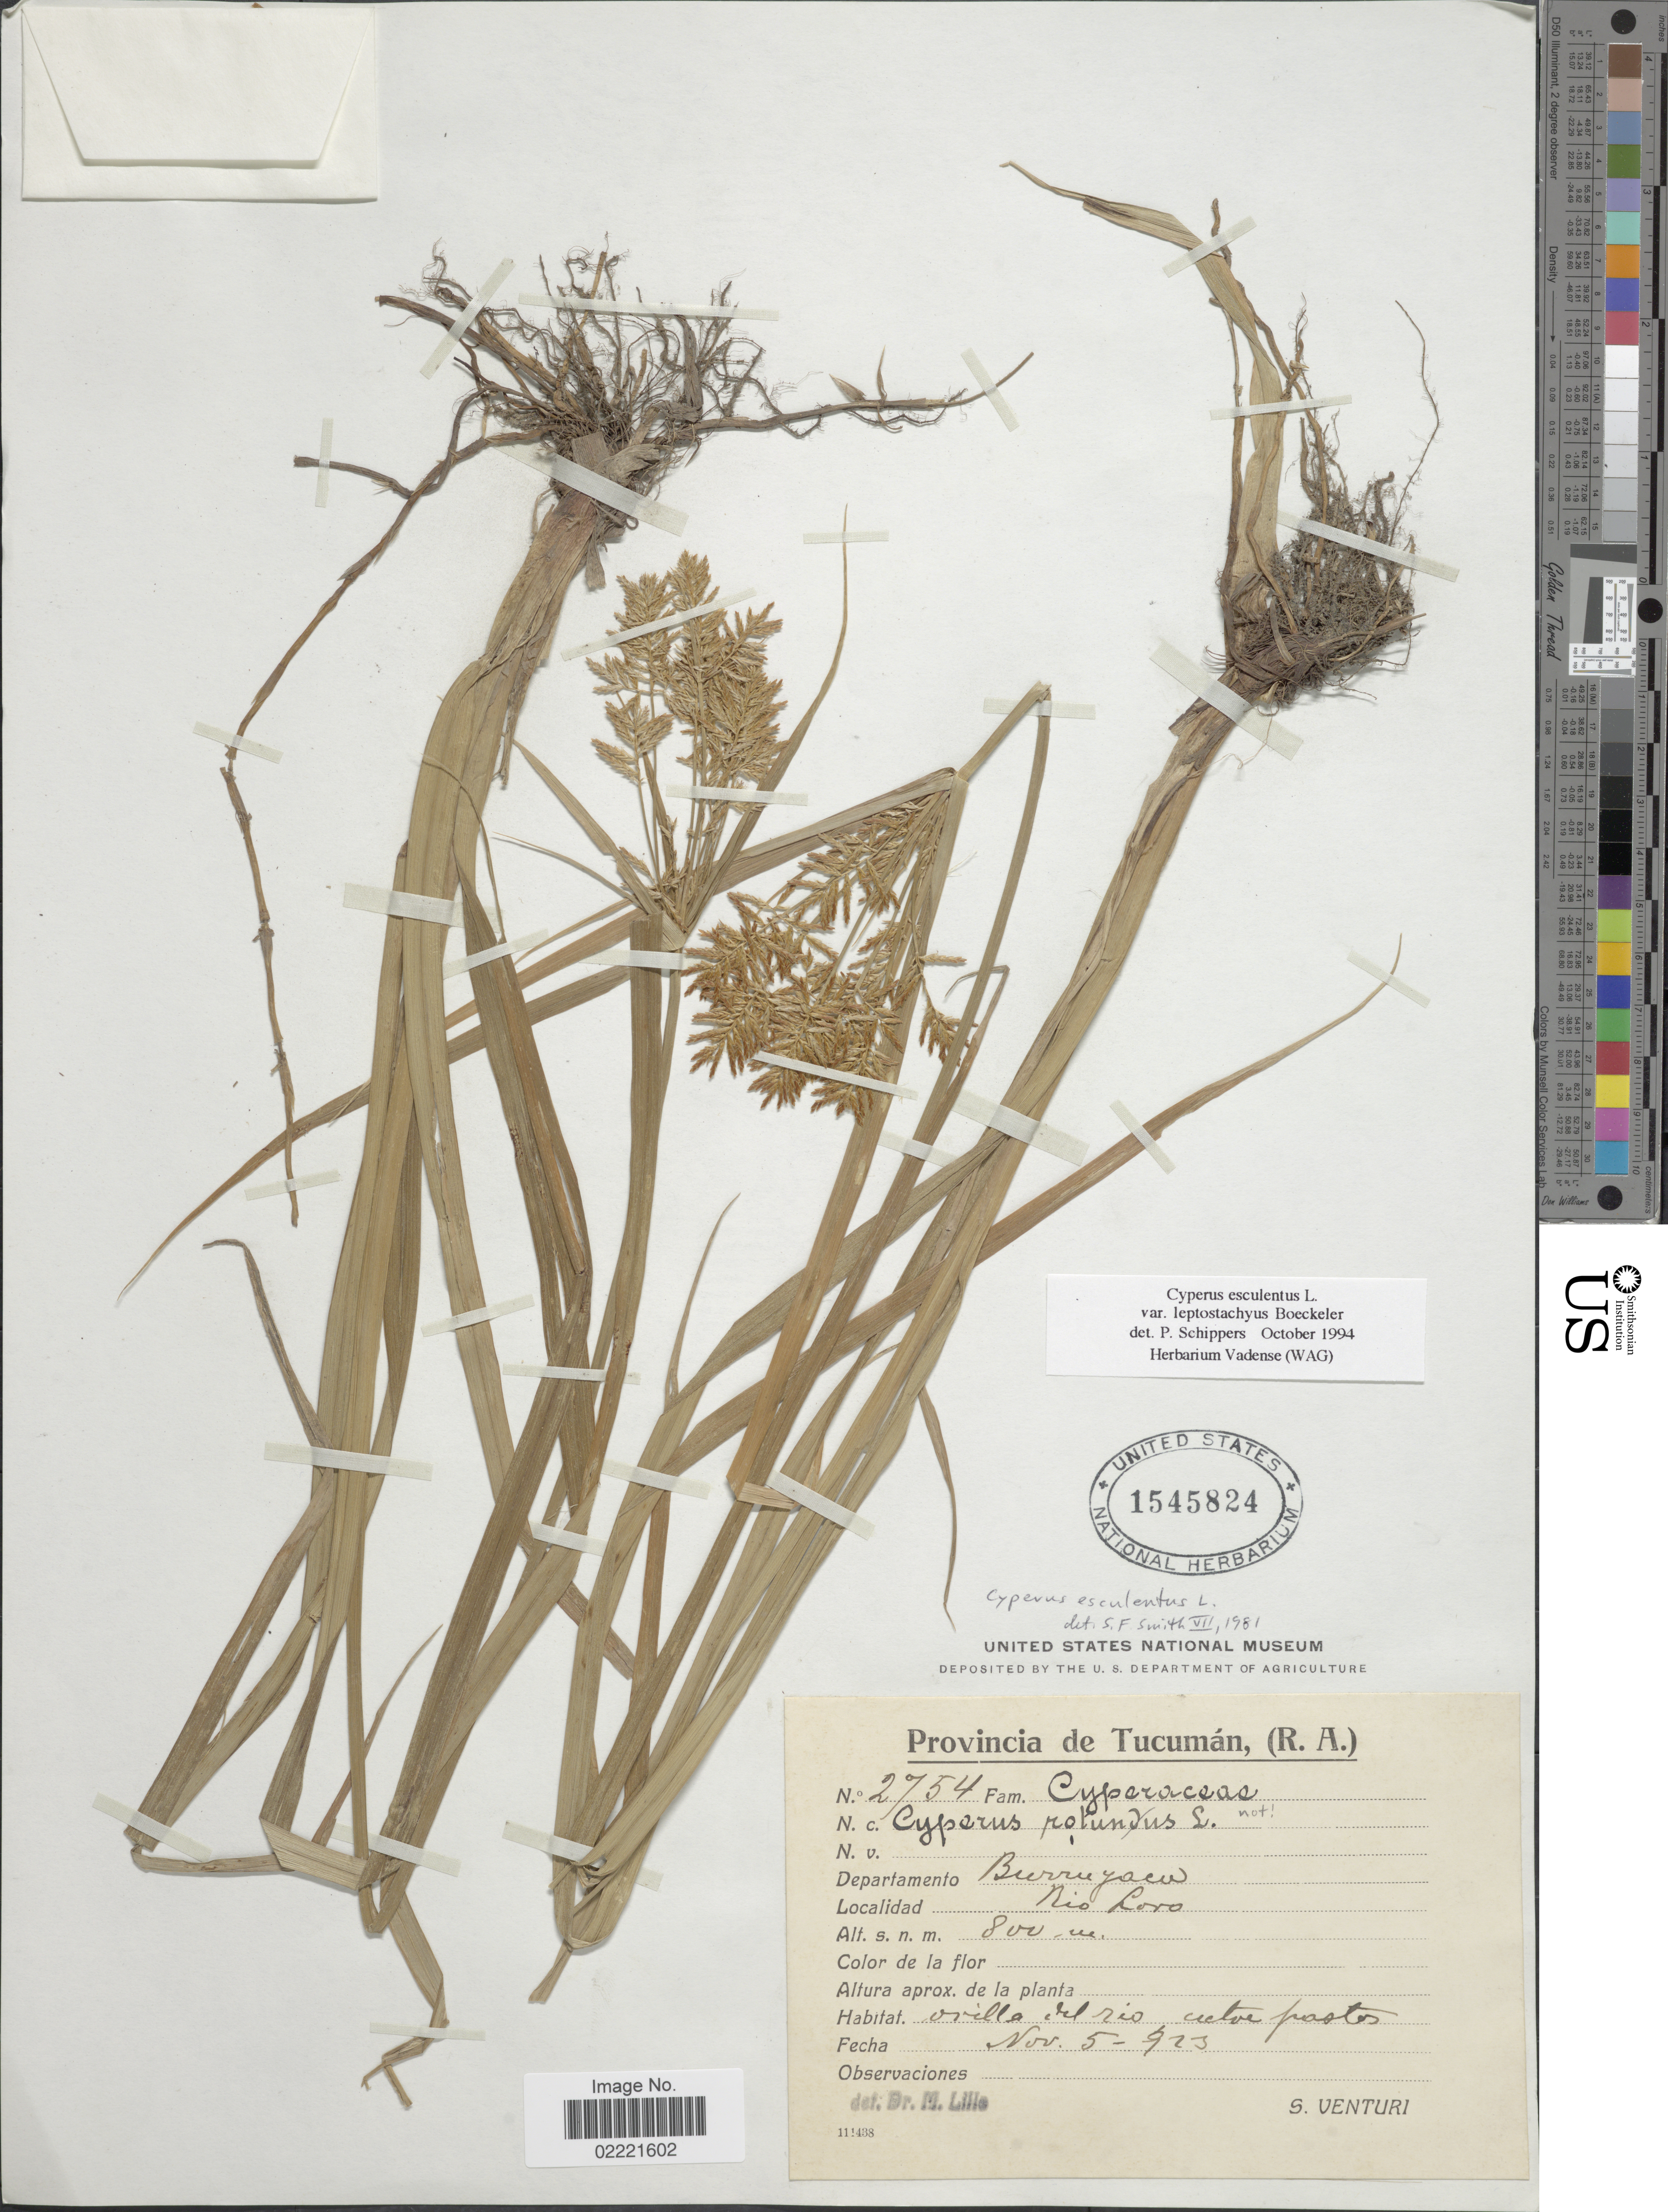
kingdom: Plantae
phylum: Tracheophyta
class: Liliopsida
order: Poales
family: Cyperaceae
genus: Cyperus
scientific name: Cyperus esculentus var. leptostachyus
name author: Boeckeler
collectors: S. Venturi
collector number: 2754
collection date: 1923-11-05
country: Argentina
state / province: Tucuman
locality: (R.A.) Departamento Burruyacu, Rio Loro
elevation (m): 800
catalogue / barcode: US 1545824